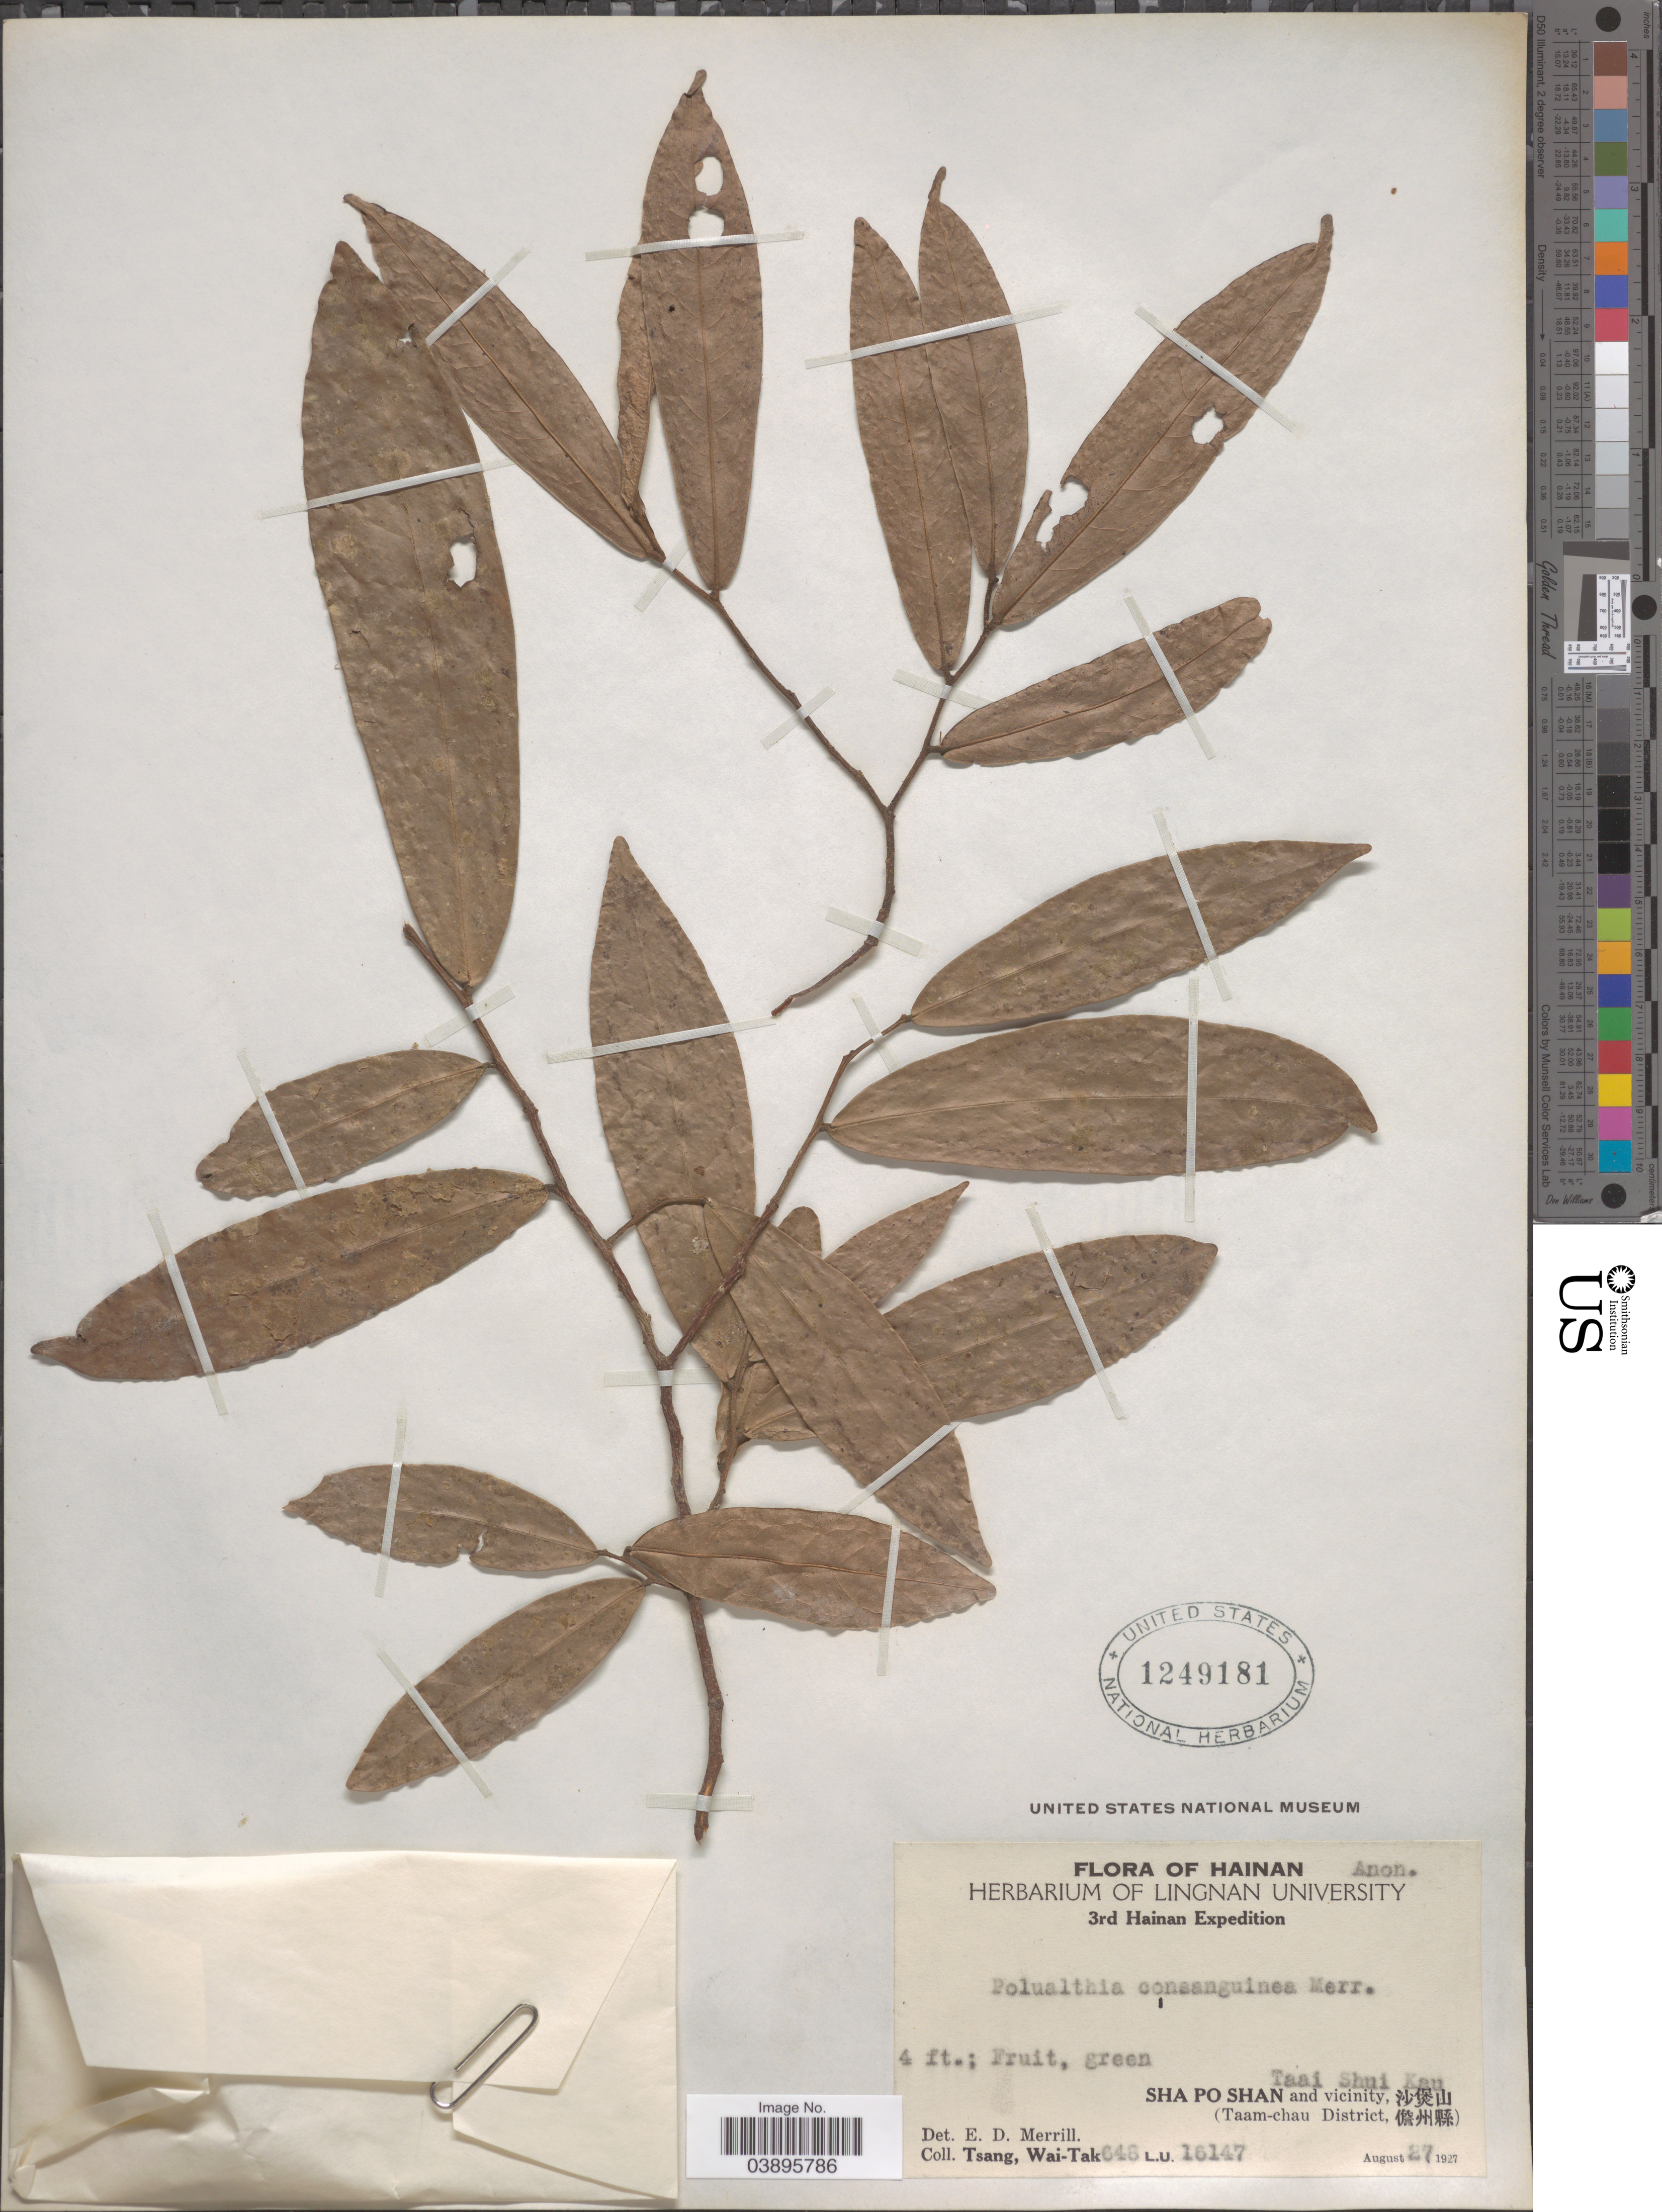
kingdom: Plantae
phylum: Tracheophyta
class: Magnoliopsida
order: Magnoliales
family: Annonaceae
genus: Polyalthia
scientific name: Polyalthia consanguinea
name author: Merr.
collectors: W. T. Tsang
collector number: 648L.U.16147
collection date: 1927-08-27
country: China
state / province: Hainan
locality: Taai Shui Kau. Sha Po Shan and vicinity, X. (Taam-chau District, X).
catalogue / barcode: US 1249181